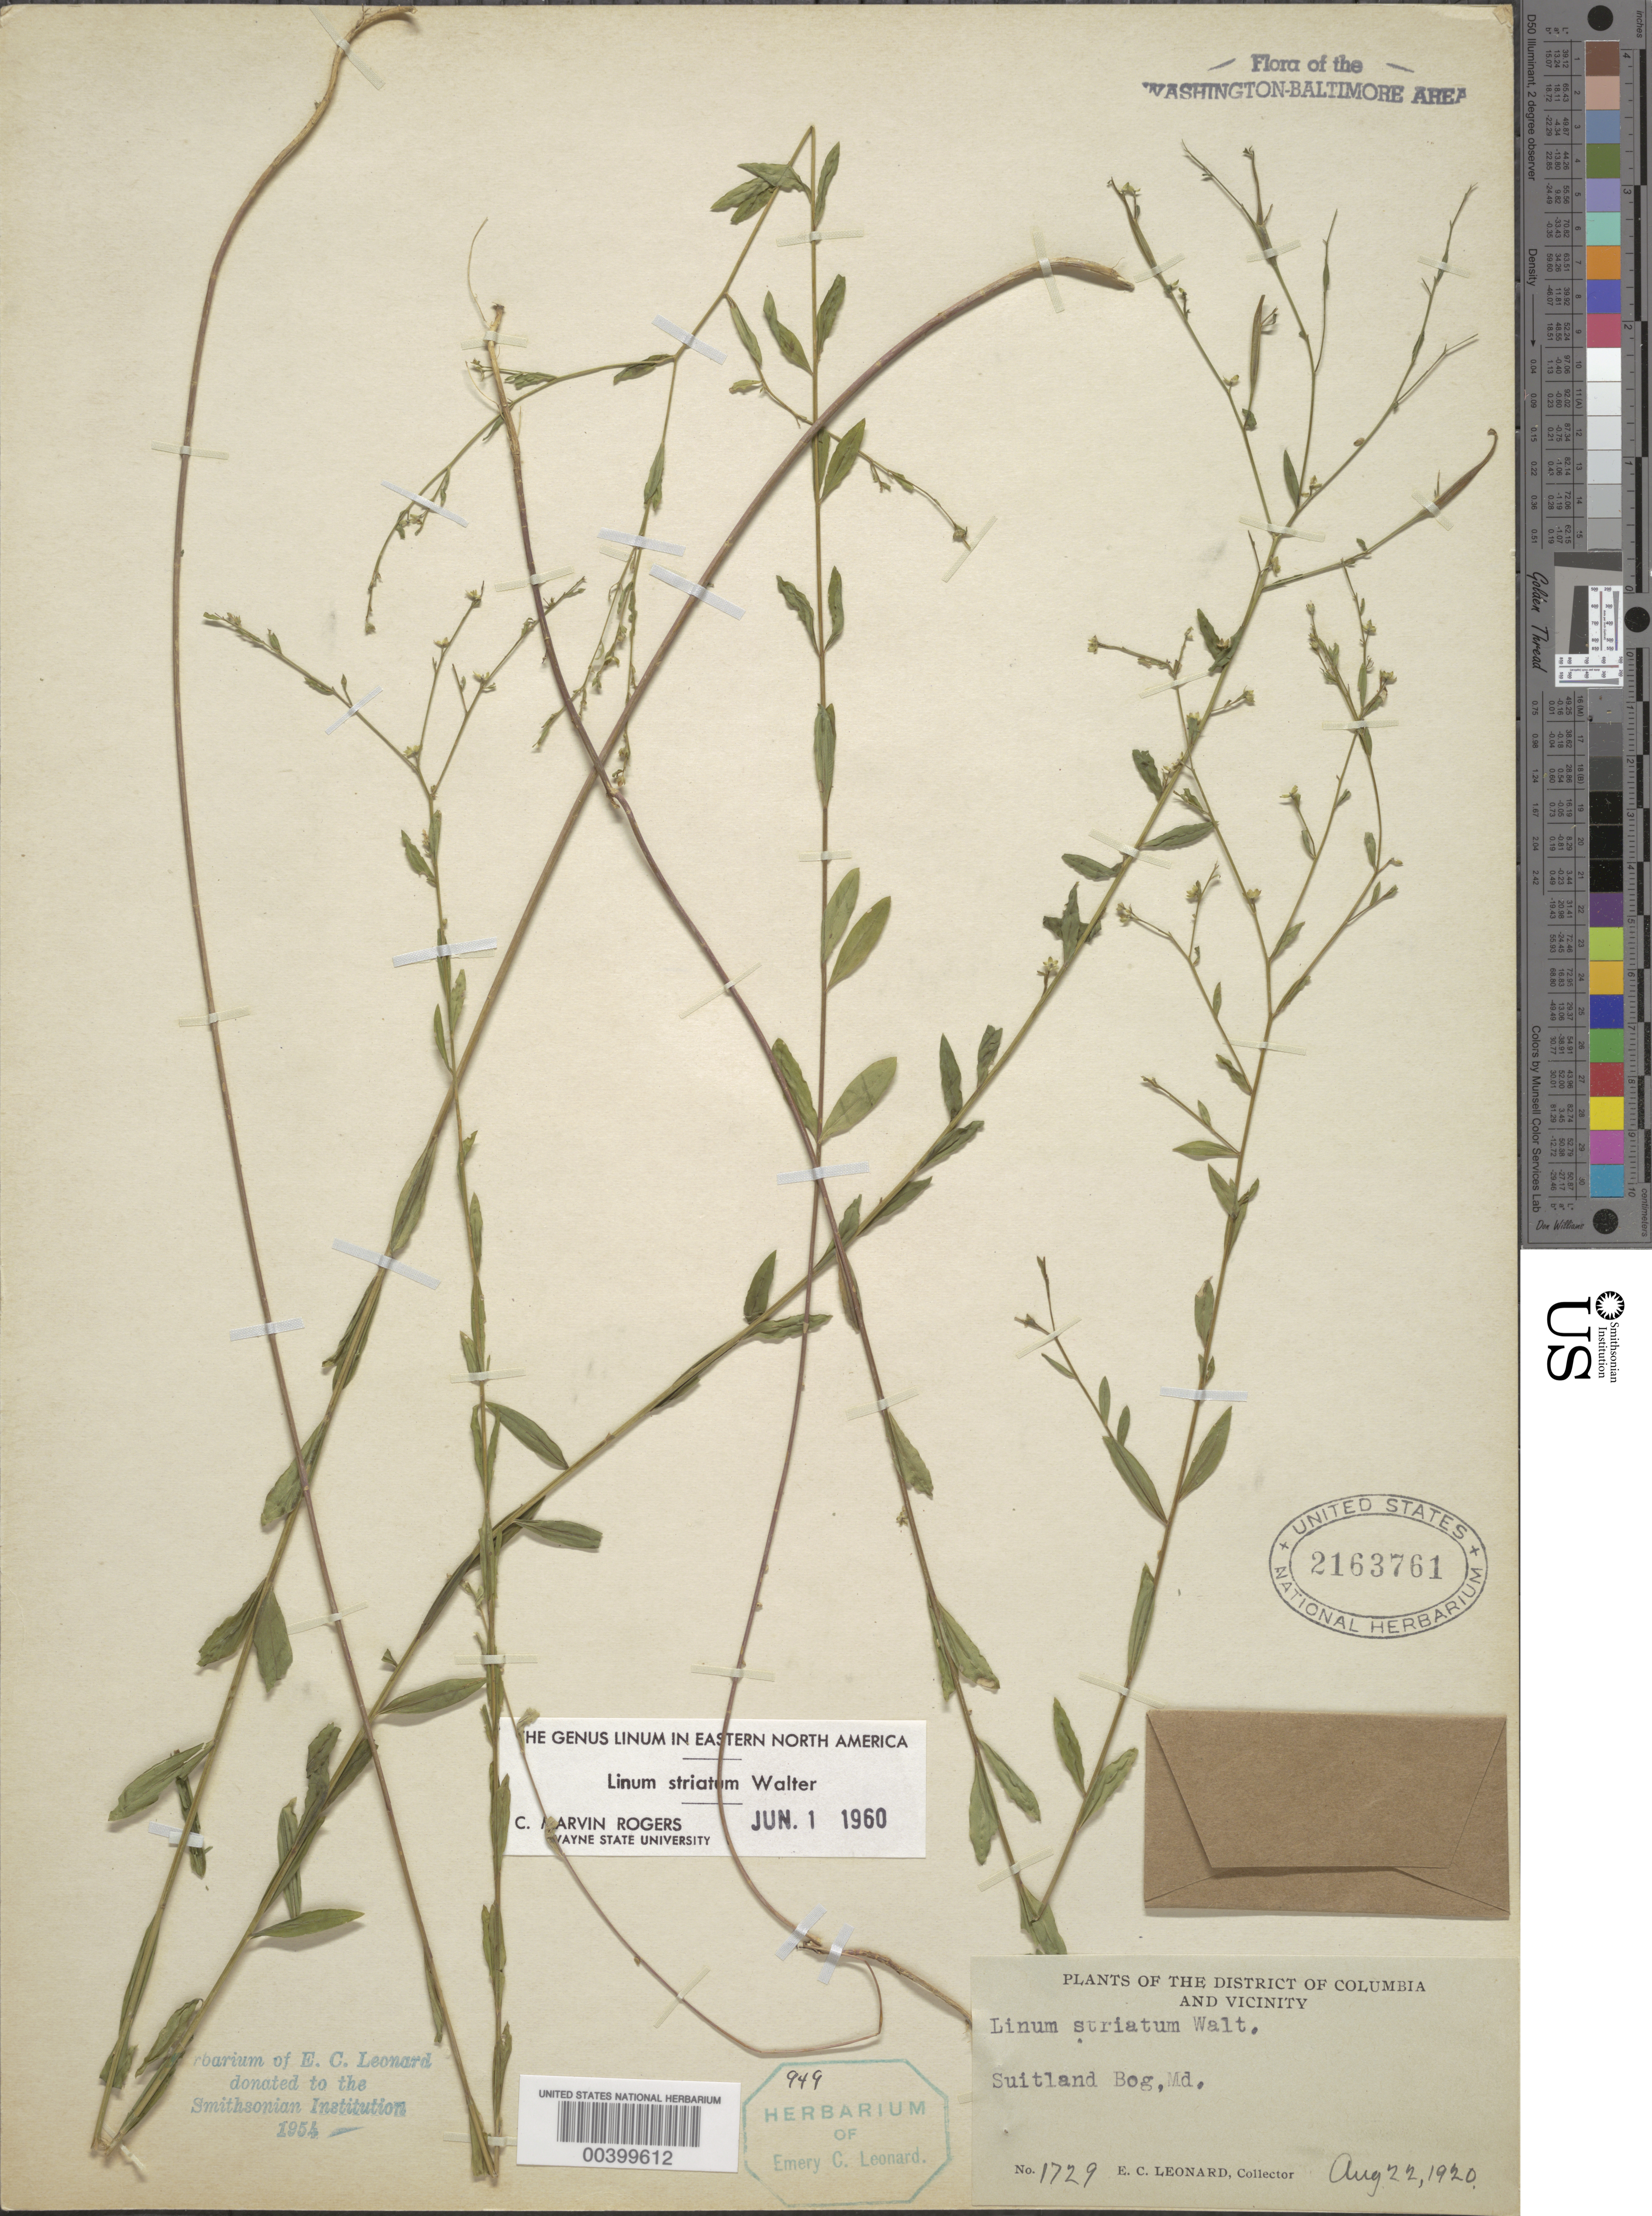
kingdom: Plantae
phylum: Tracheophyta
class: Magnoliopsida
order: Malpighiales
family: Linaceae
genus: Linum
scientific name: Linum striatum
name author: Walter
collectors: E. C. Leonard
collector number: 1729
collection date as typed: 22 Aug 1920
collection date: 1920-08-22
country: United States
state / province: Maryland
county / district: Prince George's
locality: Suitland Bog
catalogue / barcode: US 2163761